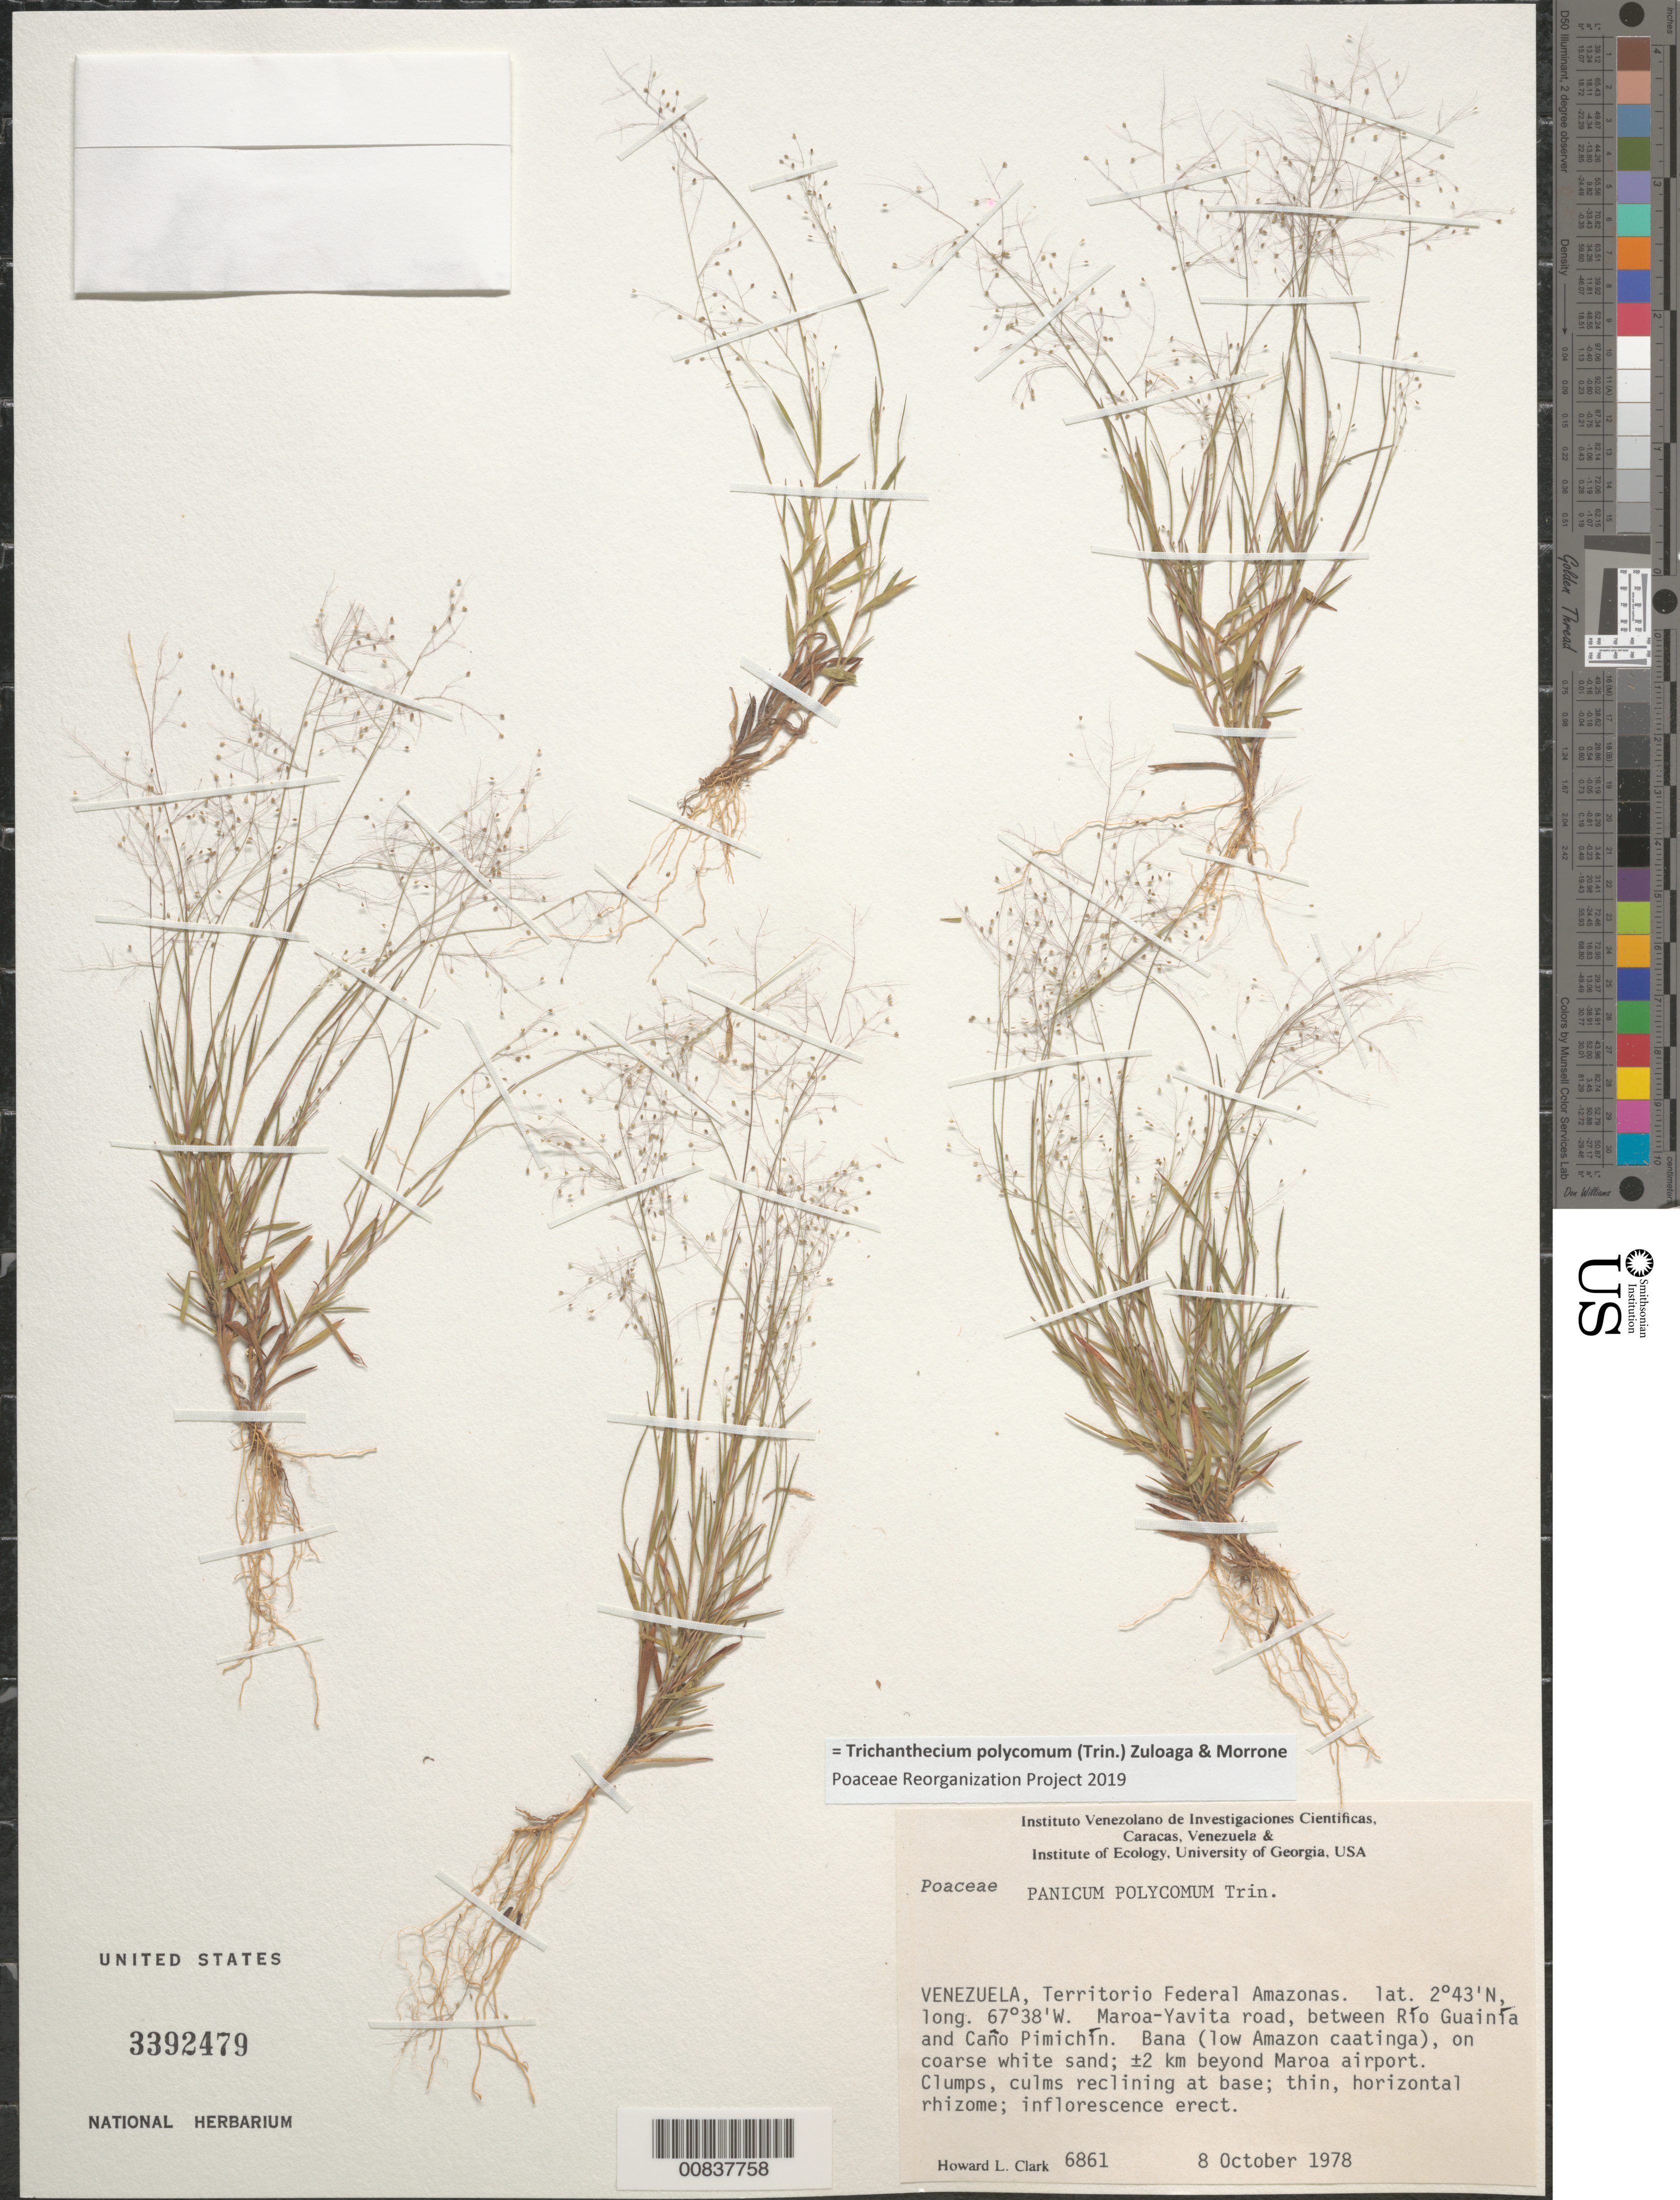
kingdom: Plantae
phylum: Tracheophyta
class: Liliopsida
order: Poales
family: Poaceae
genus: Trichanthecium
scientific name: Trichanthecium polycomum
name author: (Trin.) Zuloaga & Morrone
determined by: Poaceae Reorganization Project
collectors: H. L. Clark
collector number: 6861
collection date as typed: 8-Oct-78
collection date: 1978-10-08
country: Venezuela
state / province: Amazonas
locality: Maroa-Yavita road, between Río Guainia and Caño Pimichín, ± 2 km beyond Maroa airport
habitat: Bana (low Amazon caatinga), on coarse white sand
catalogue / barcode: US 3392479